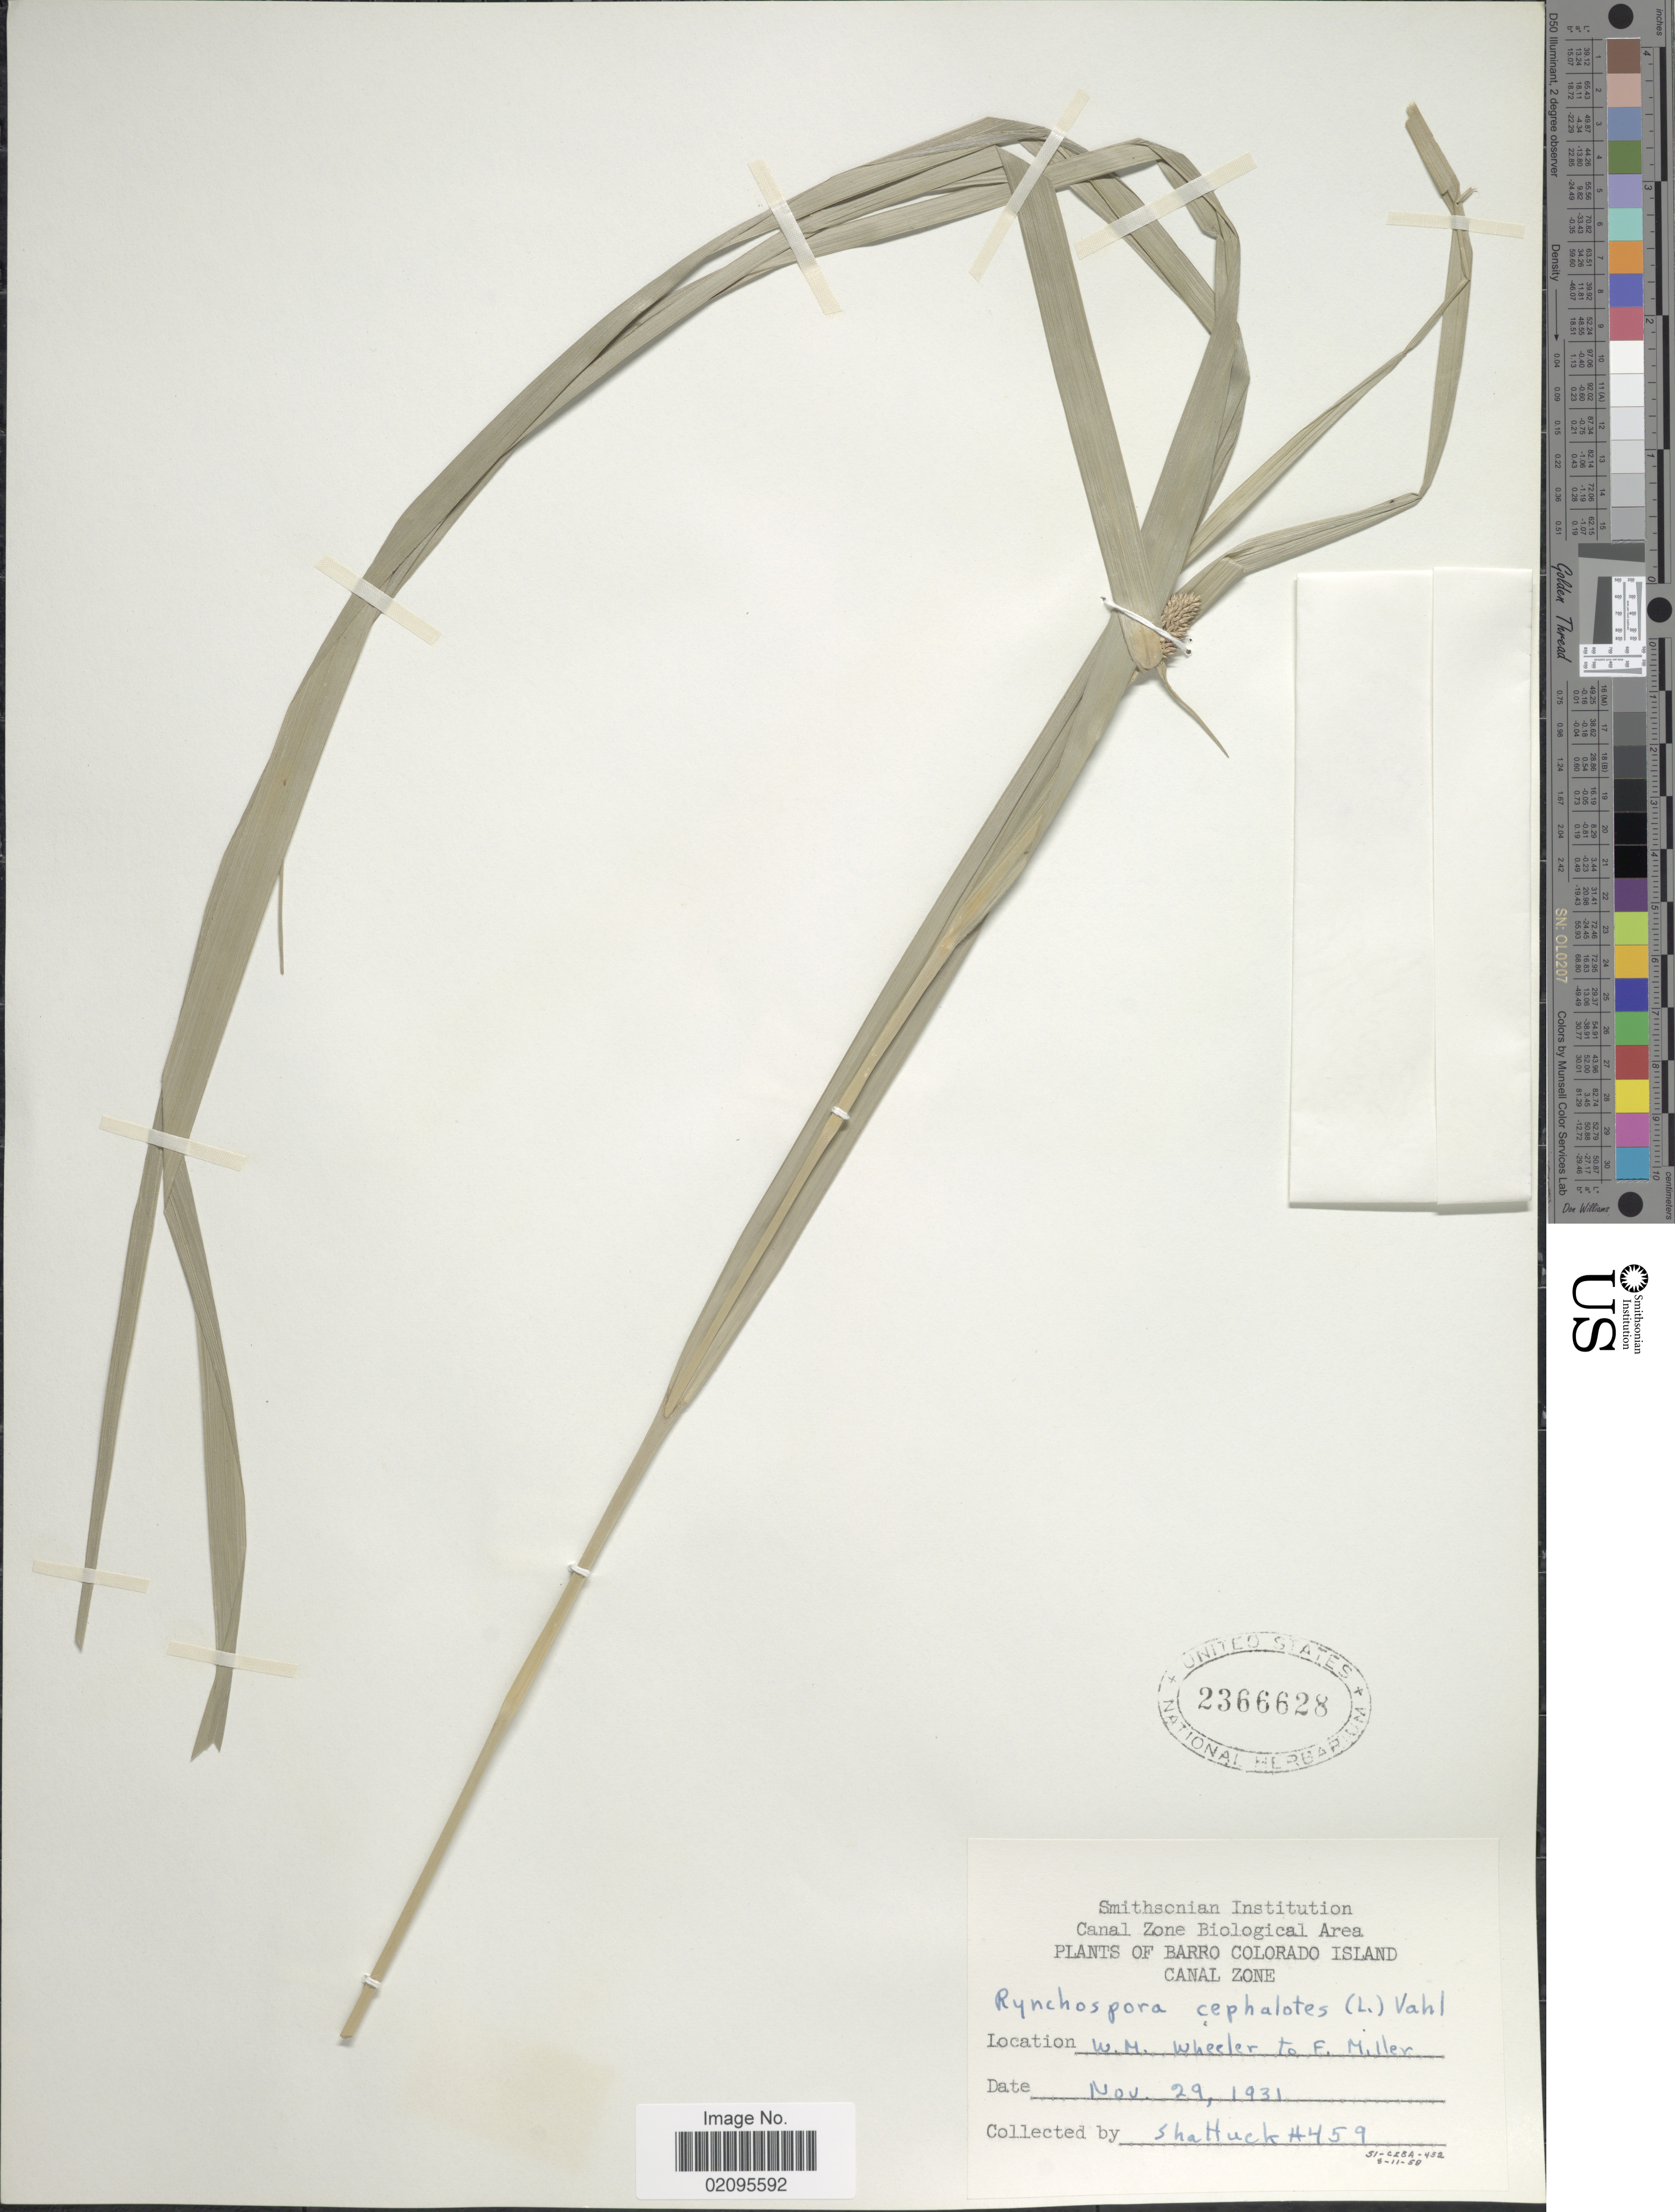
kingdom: Plantae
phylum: Tracheophyta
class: Liliopsida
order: Poales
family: Cyperaceae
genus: Rhynchospora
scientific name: Rhynchospora cephalotes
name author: (L.) Vahl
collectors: Shattuck, --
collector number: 459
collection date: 1931-11-29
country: Panama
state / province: Panamá Oeste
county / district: Canal Zone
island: Barro Colorado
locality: Canal Zone Biological Area, Barro Colorado Island, Canal Zone, W.M. Wheeler to F. Miller [unsure placement].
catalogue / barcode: US 2366628